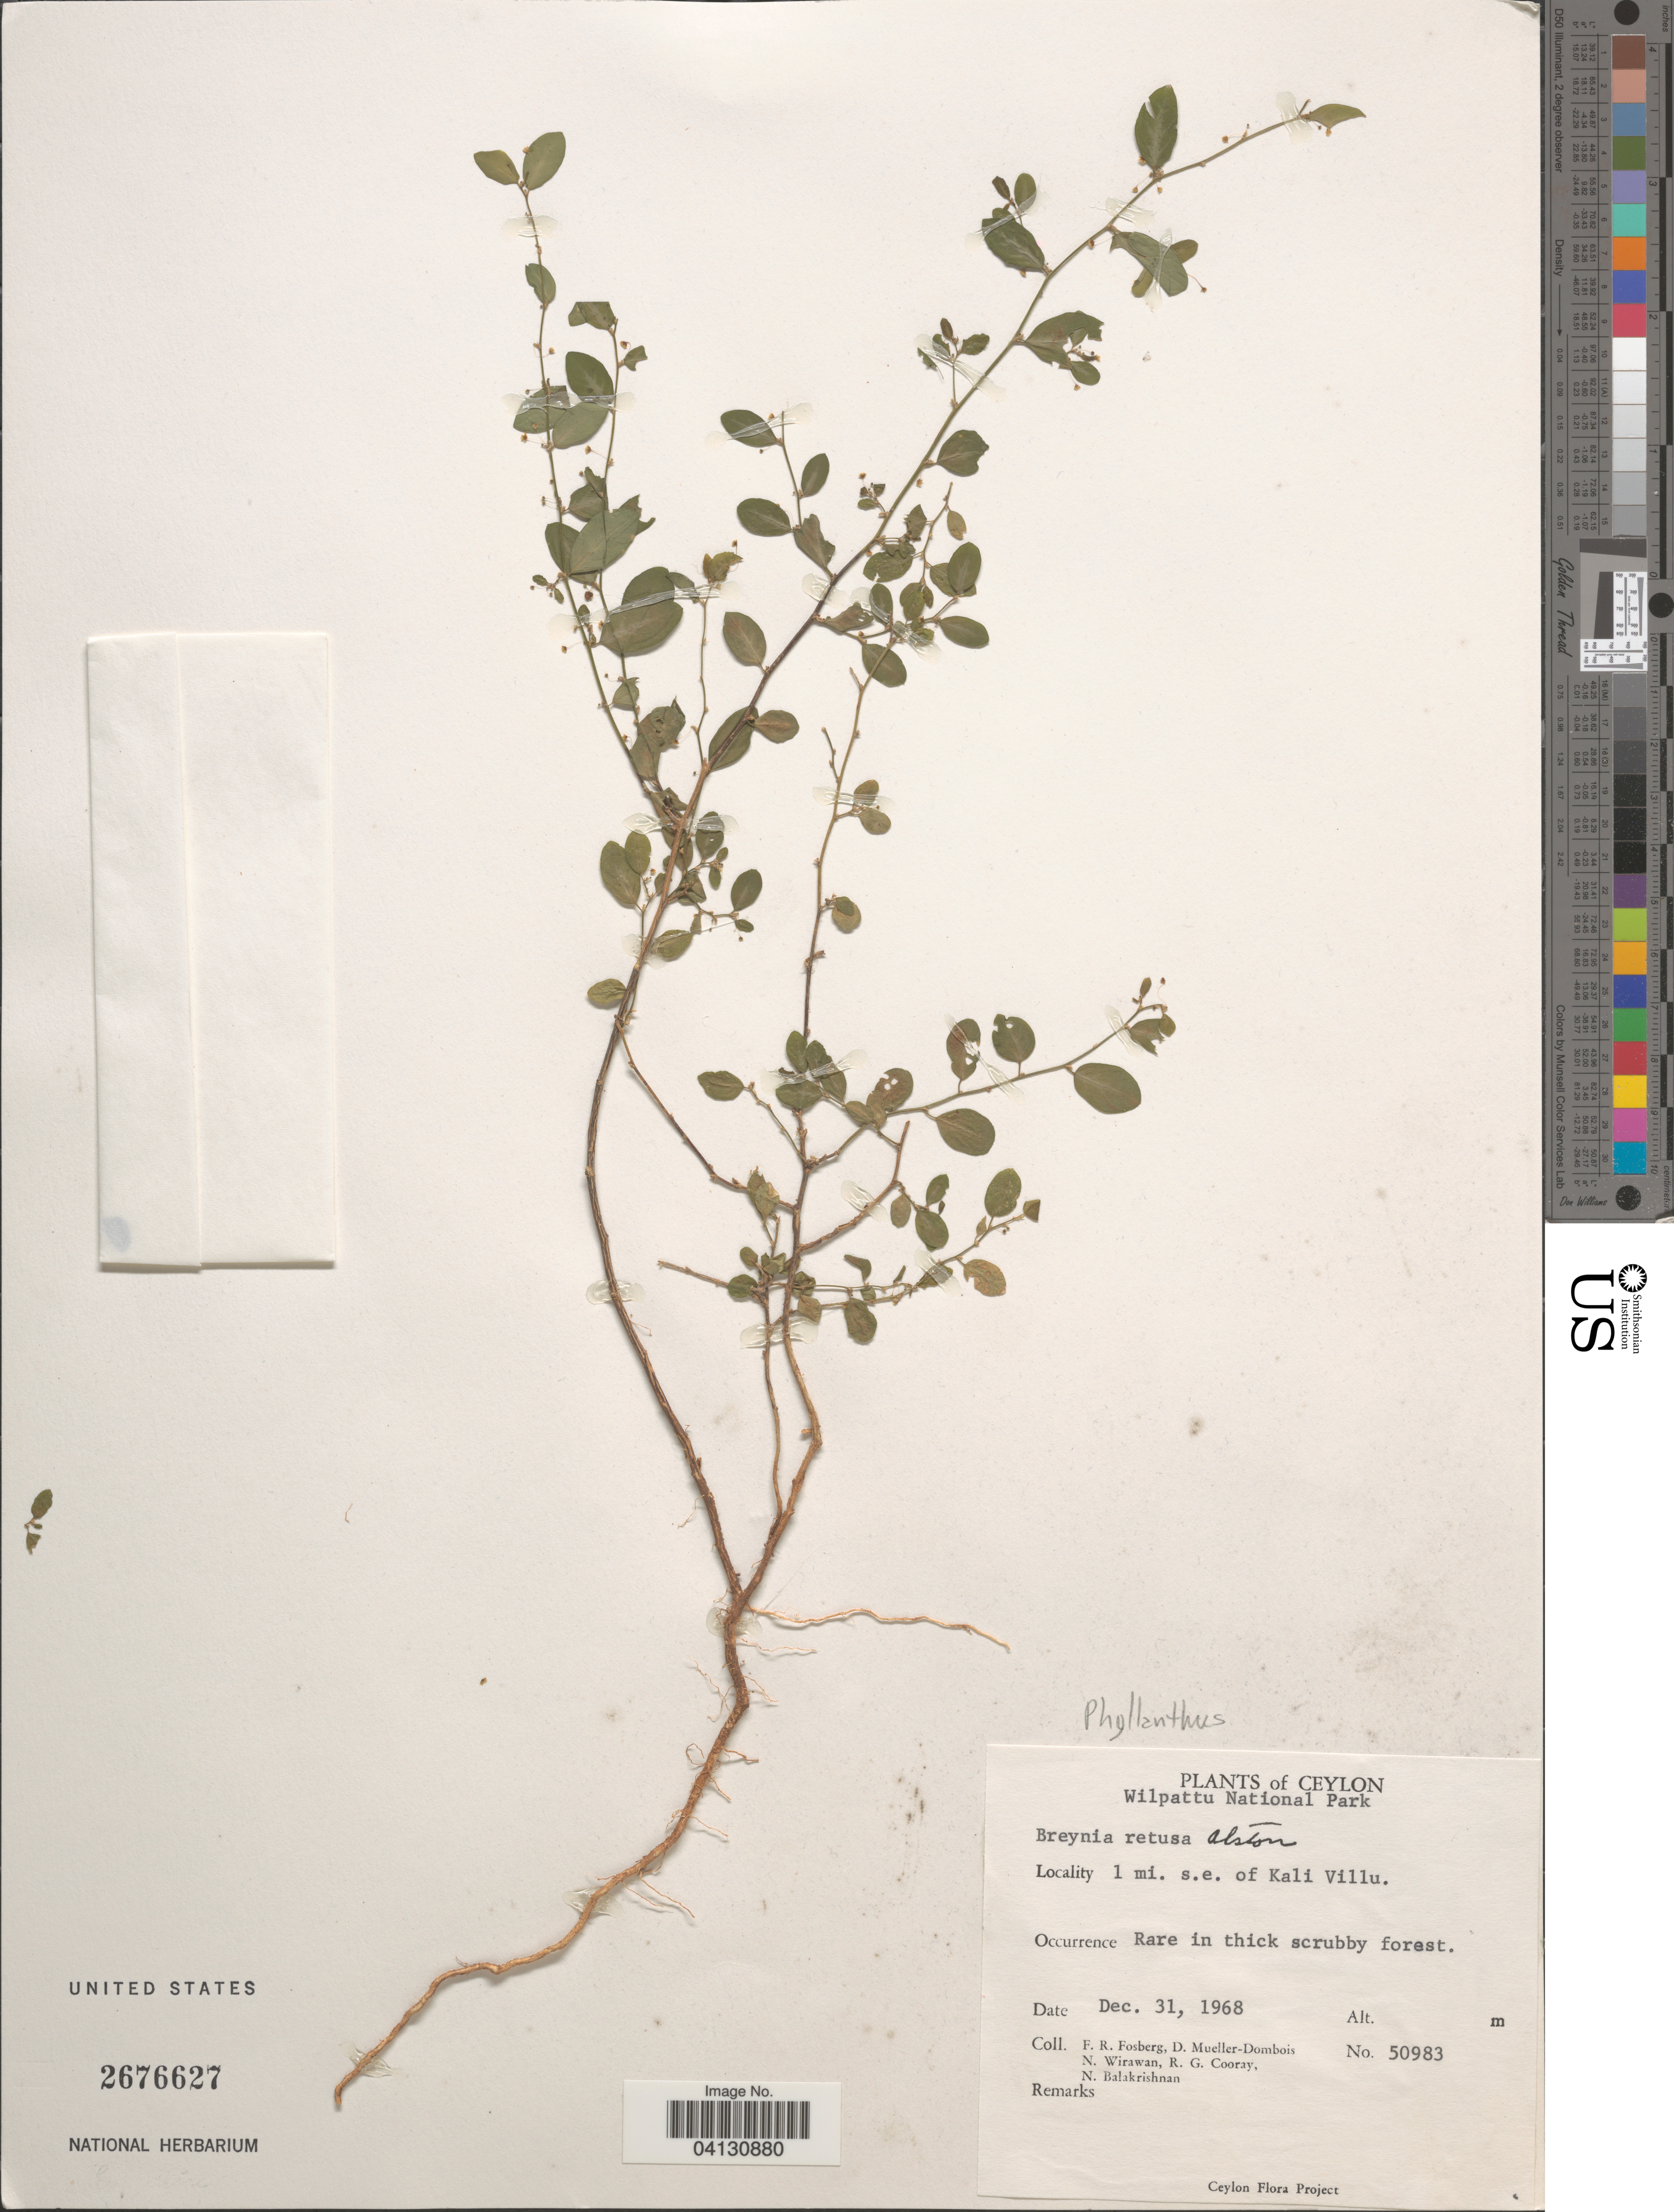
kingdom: Plantae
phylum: Tracheophyta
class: Magnoliopsida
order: Malpighiales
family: Phyllanthaceae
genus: Breynia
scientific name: Breynia retusa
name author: (Dennst.) Alston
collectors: F. R. Fosberg, D. Mueller-Dombois, N. Wirawan, R. Cooray & N. Balakrishnan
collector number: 50983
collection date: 1968-12-31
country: Sri Lanka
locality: Ceylon. Wilpattu National Park. 1 mi. s.e. of Kali Villu.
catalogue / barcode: US 2676627